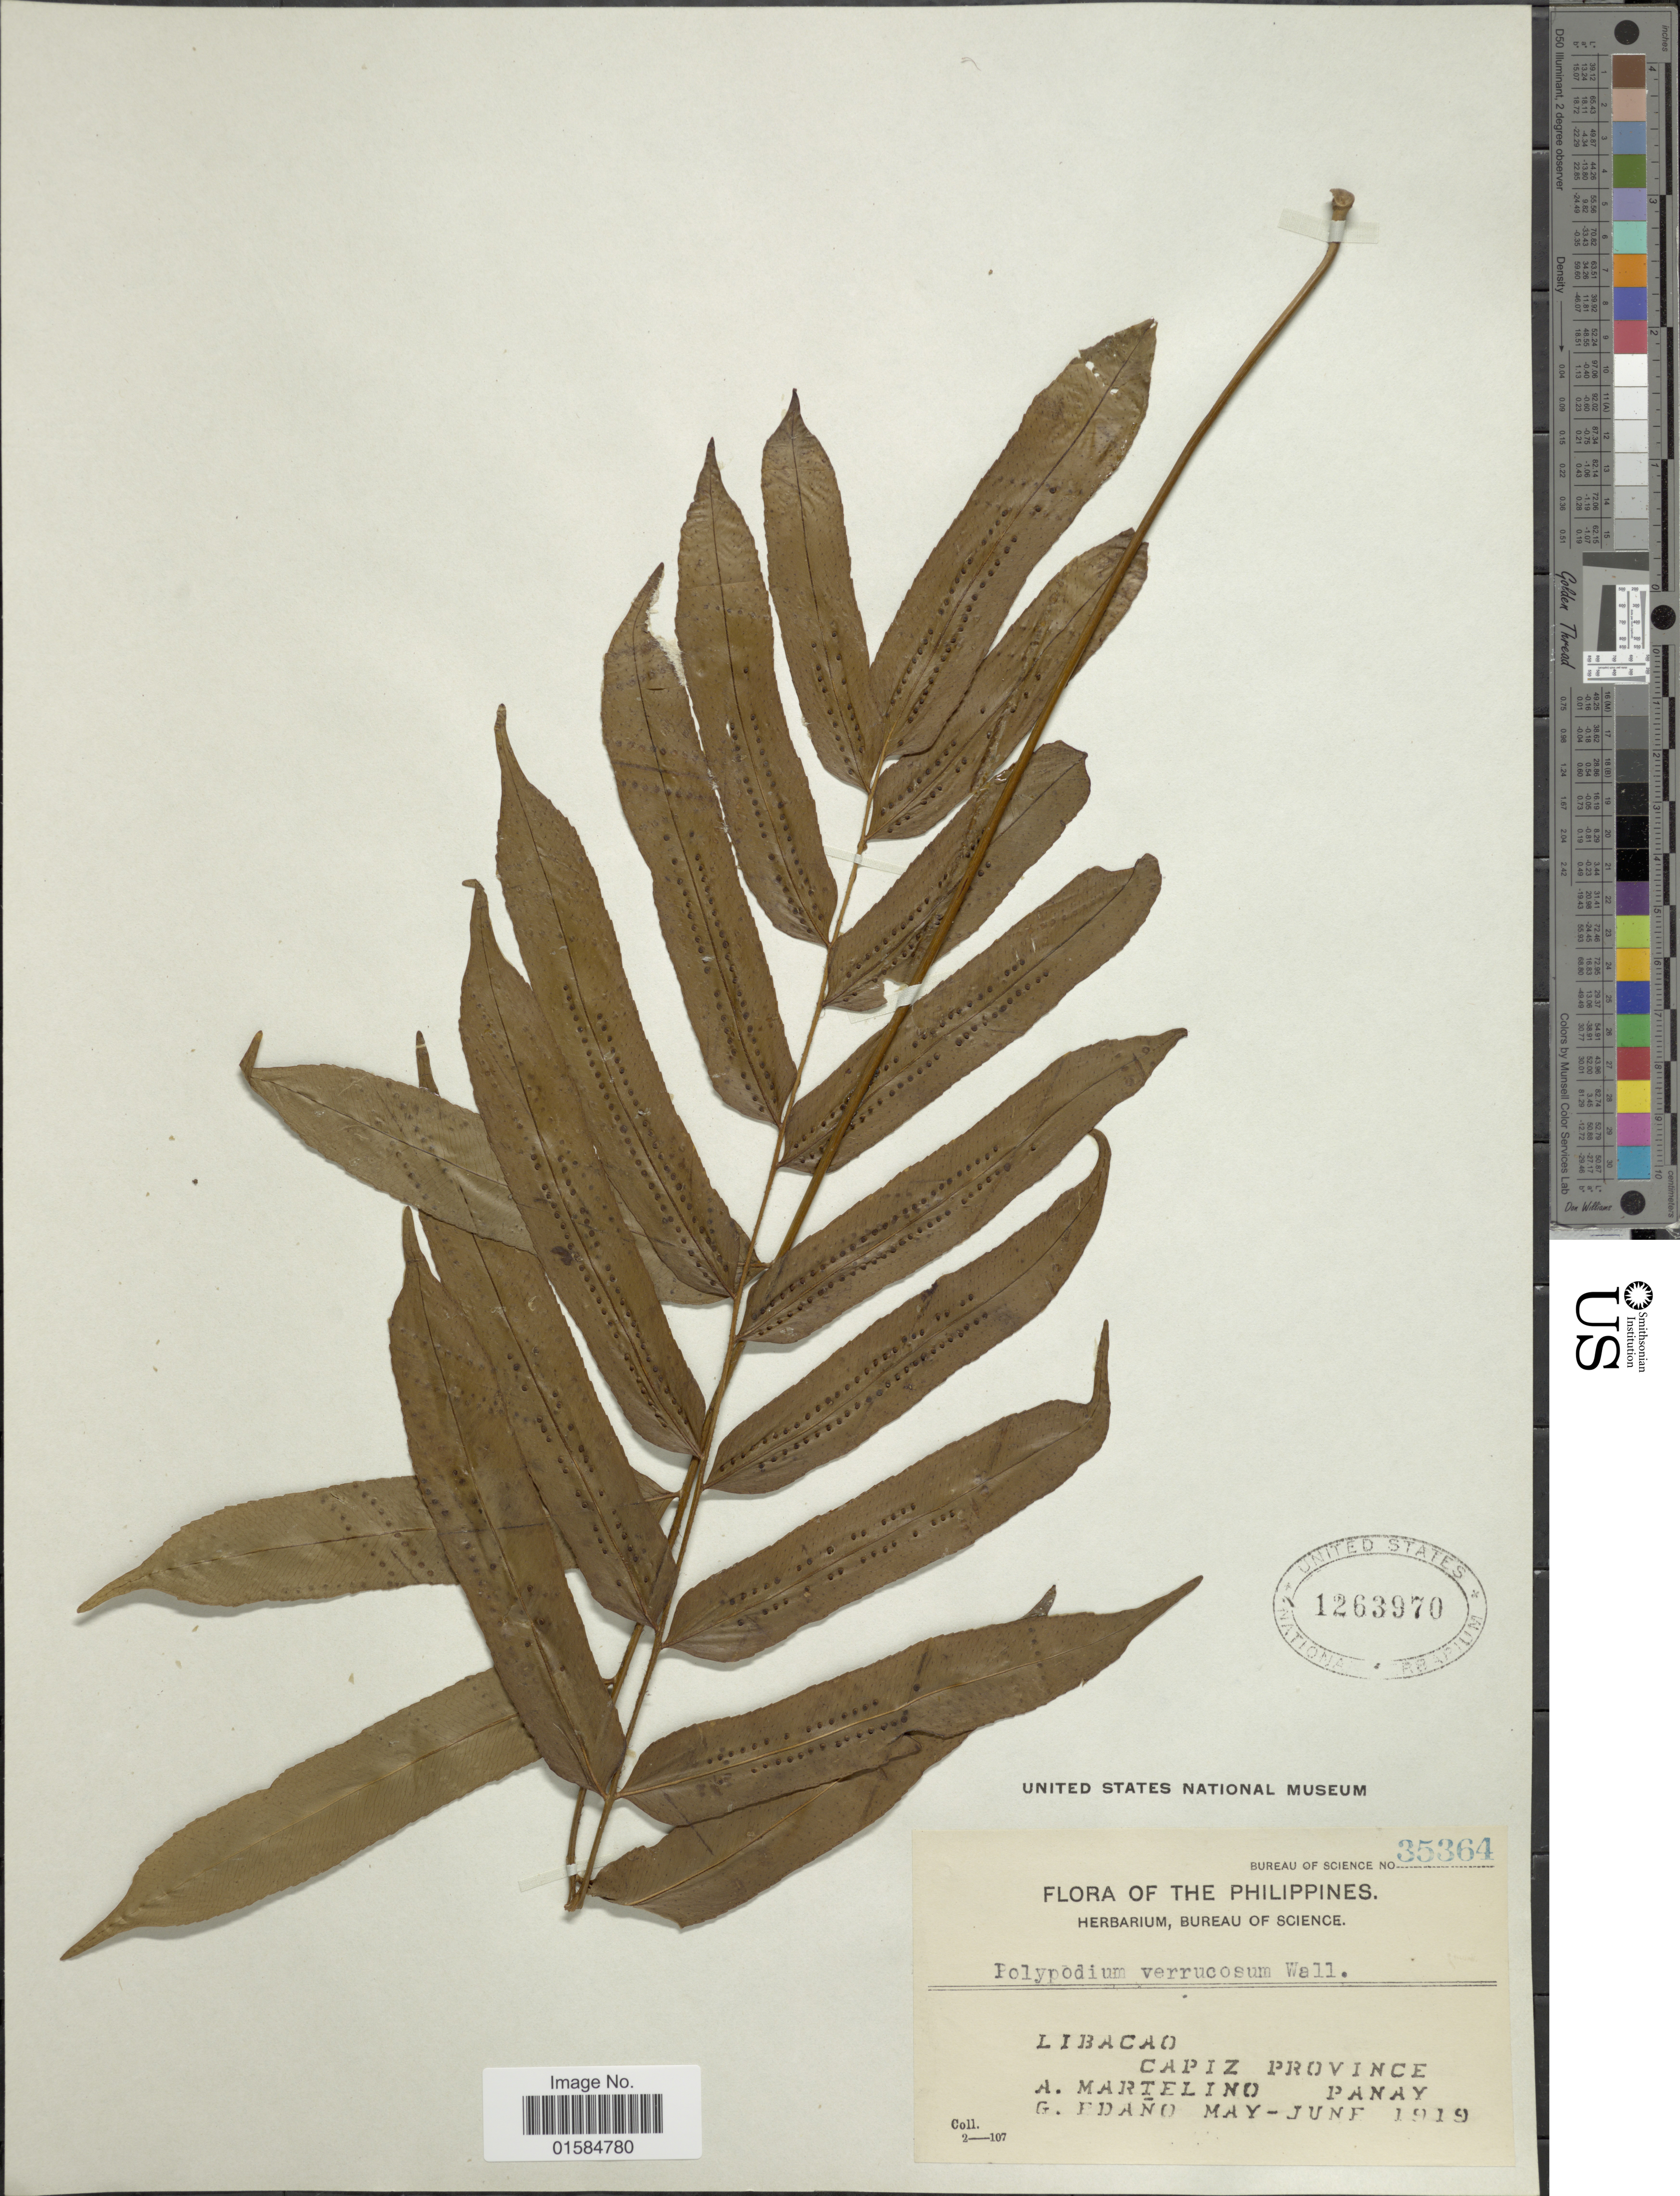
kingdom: Plantae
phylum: Tracheophyta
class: Polypodiopsida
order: Polypodiales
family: Polypodiaceae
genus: Goniophlebium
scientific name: Goniophlebium percussum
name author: (Cauv.) W.H. Wagner & Grether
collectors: A. Martelino & G. Edaño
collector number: Bureau of Science 35364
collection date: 1919-05/1919-06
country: Philippines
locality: Libacao, Capiz Province, Panay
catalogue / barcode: US 1263970